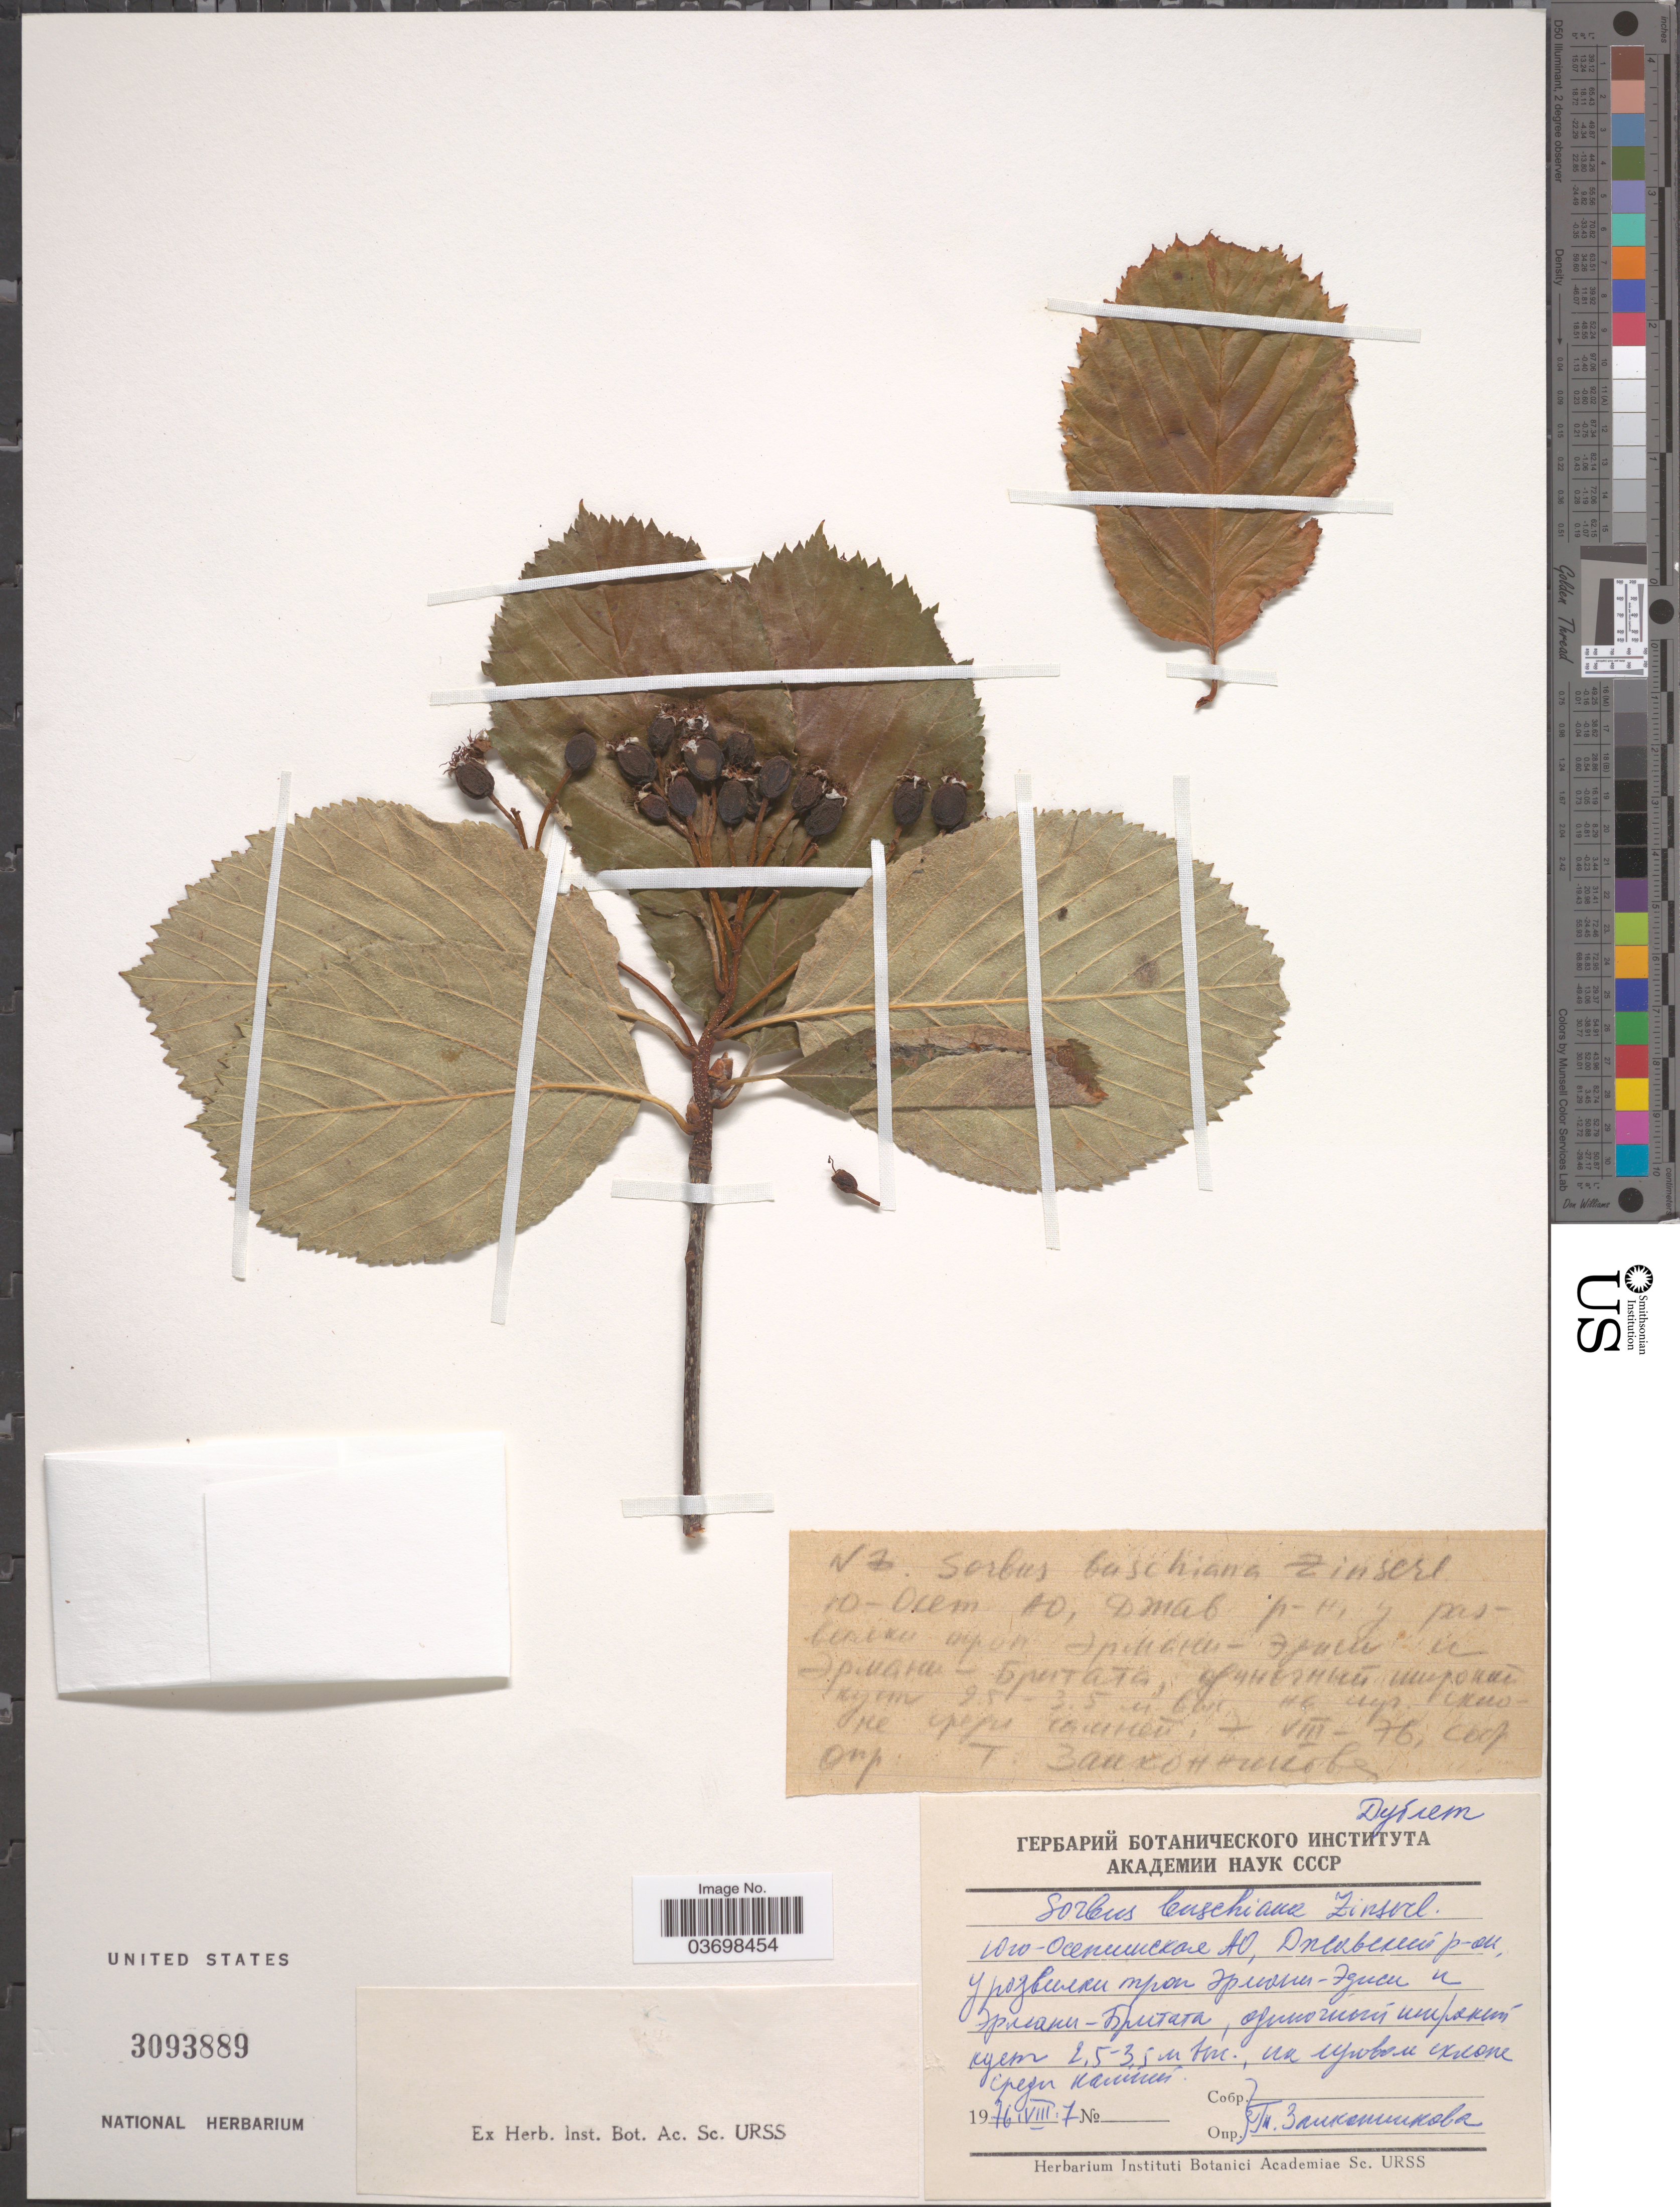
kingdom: Plantae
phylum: Tracheophyta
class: Magnoliopsida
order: Rosales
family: Rosaceae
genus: Sorbus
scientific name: Sorbus subfusca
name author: Boiss.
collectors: T. Zaikonnikova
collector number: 3*?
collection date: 1976-08-07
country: Georgia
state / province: South Ossetia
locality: Near Ermani-Edici and Ermani-Britata intersection.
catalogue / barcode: US 3093889